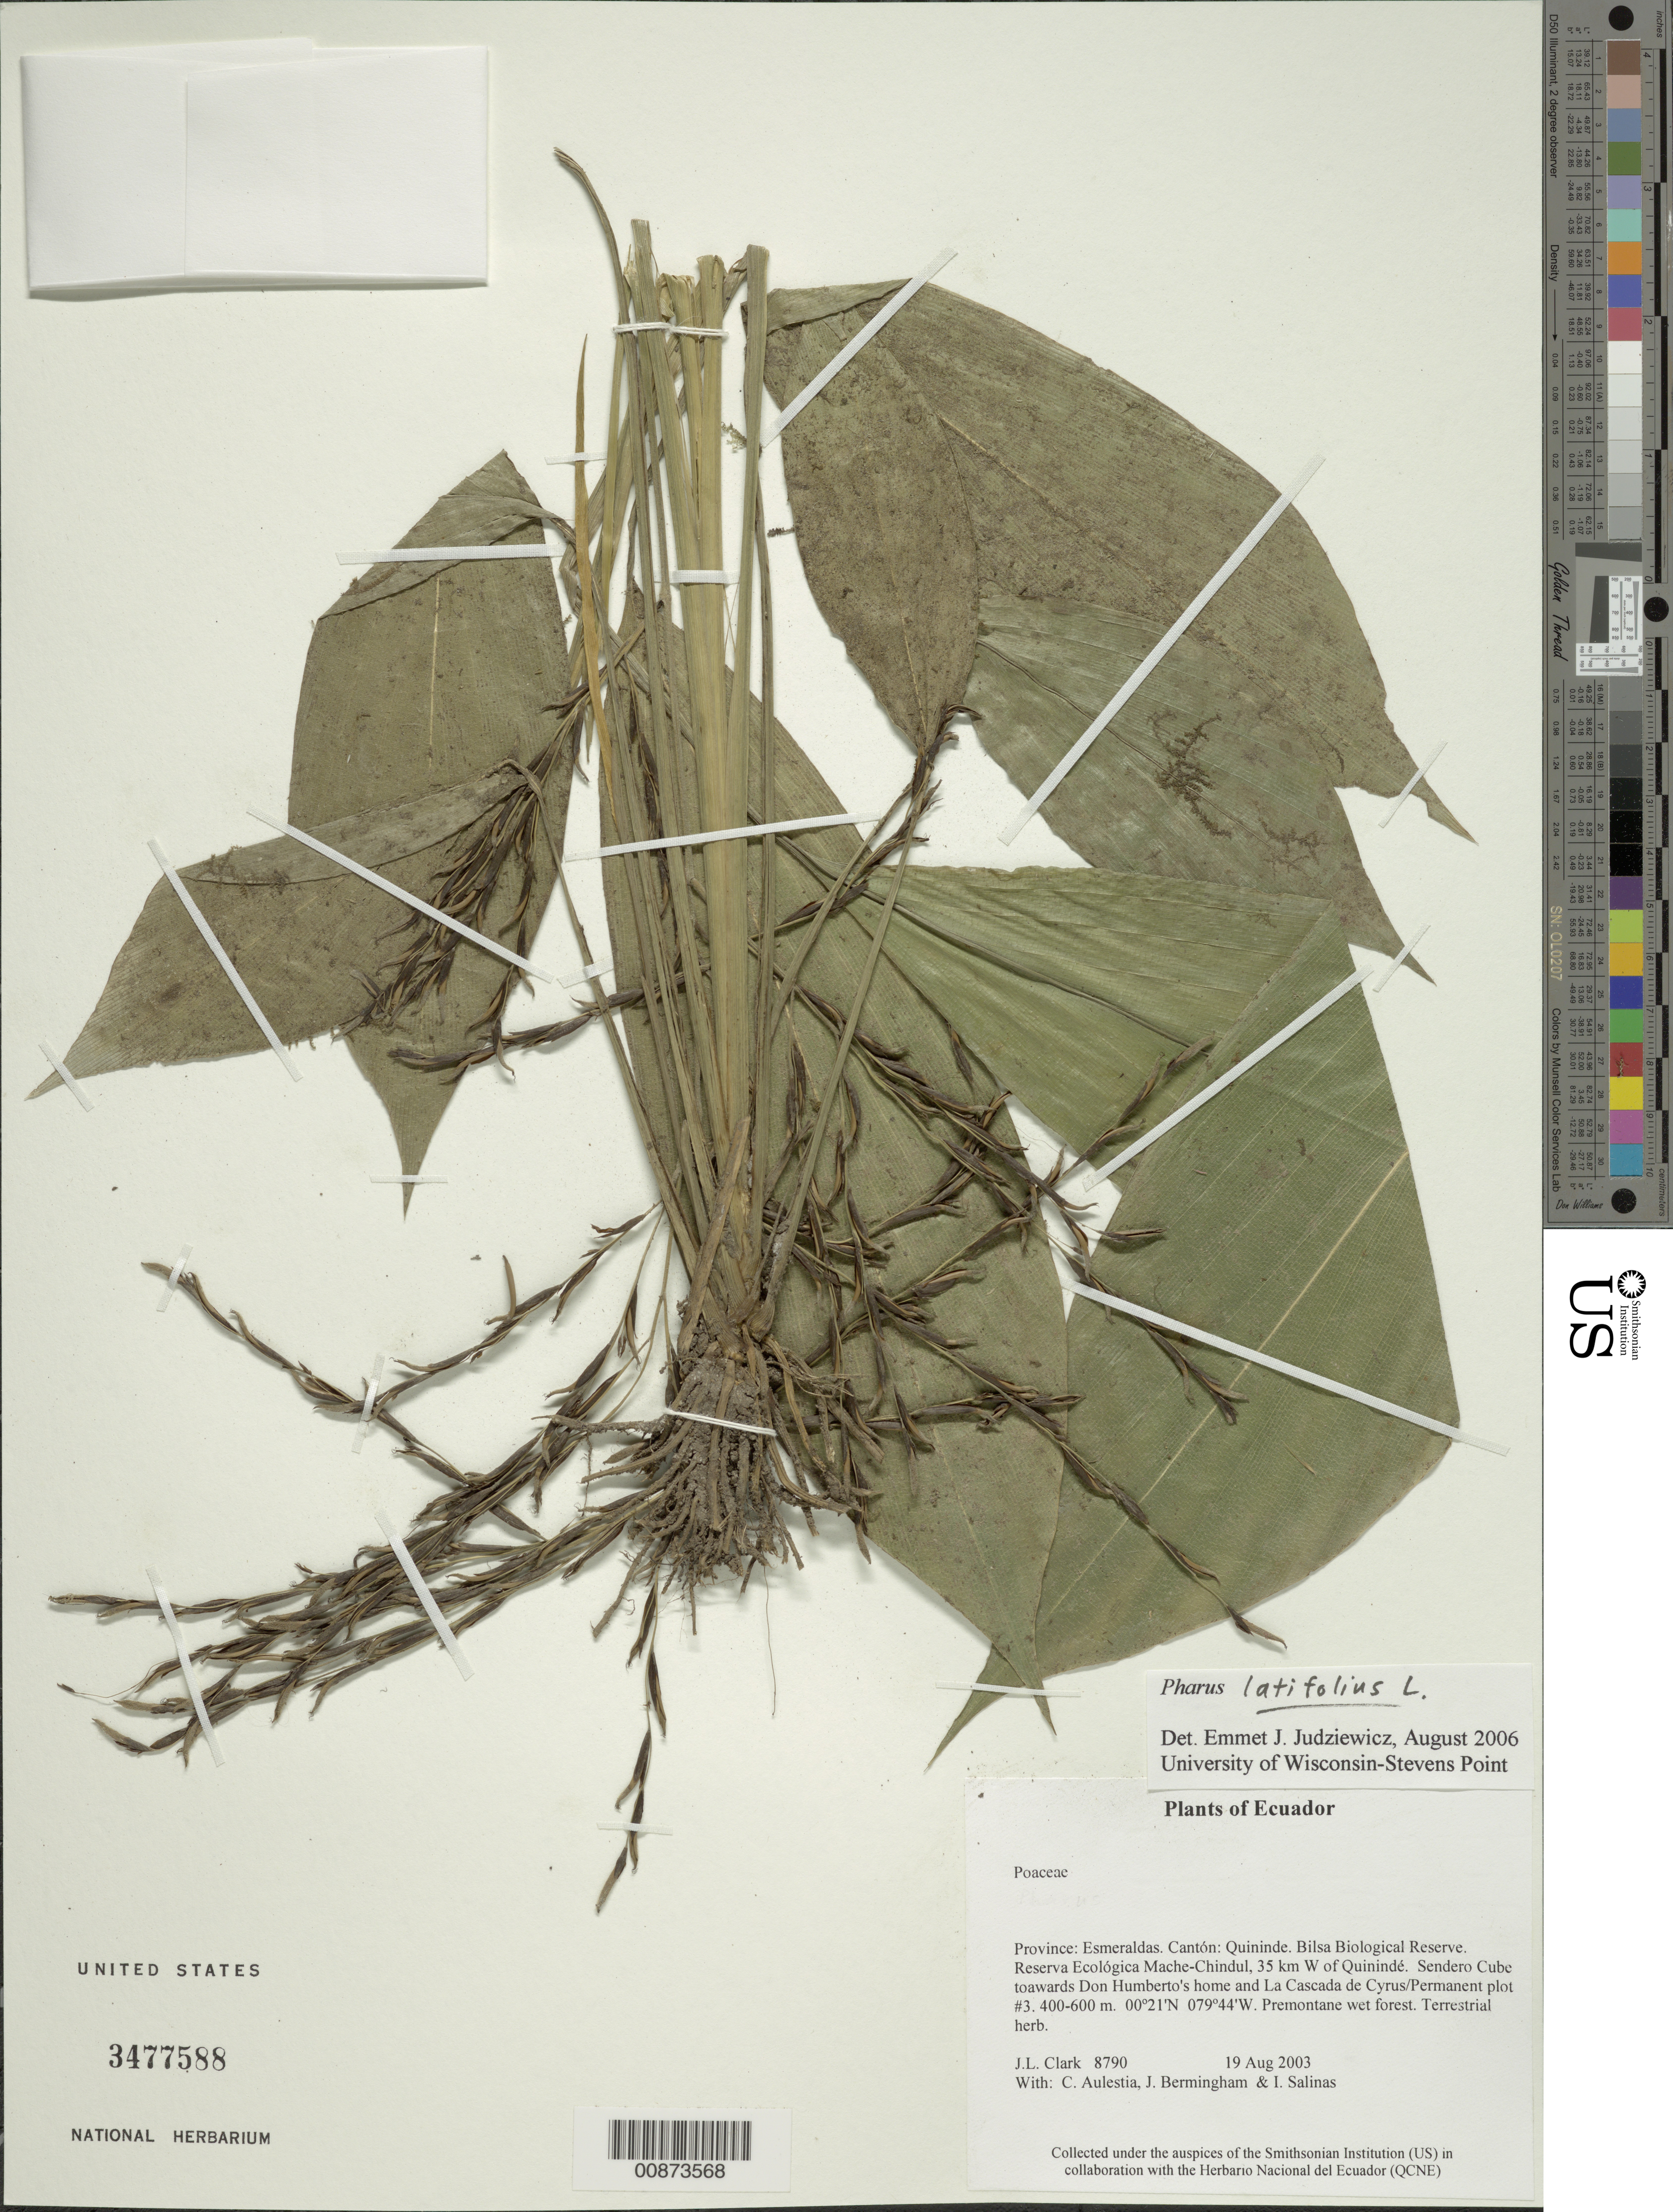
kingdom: Plantae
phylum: Tracheophyta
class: Liliopsida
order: Poales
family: Poaceae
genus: Pharus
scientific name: Pharus latifolius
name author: L.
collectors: J. L. Clark, C. Aulestia, J. Bermingham & I. Salinas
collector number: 8790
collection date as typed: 19 Aug 2003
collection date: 2003-08-19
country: Ecuador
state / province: Esmeraldas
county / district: Quininde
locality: Bilsa Biological Reserve. Reserva Ecológica Mache-Chindul, 35 km W of Quinindé. Sendero Cube toawards Don Humberto's home and La Cascada de Cyrus/Permanent plot #3.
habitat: Premontane wet forest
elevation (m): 400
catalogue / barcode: US 3477588